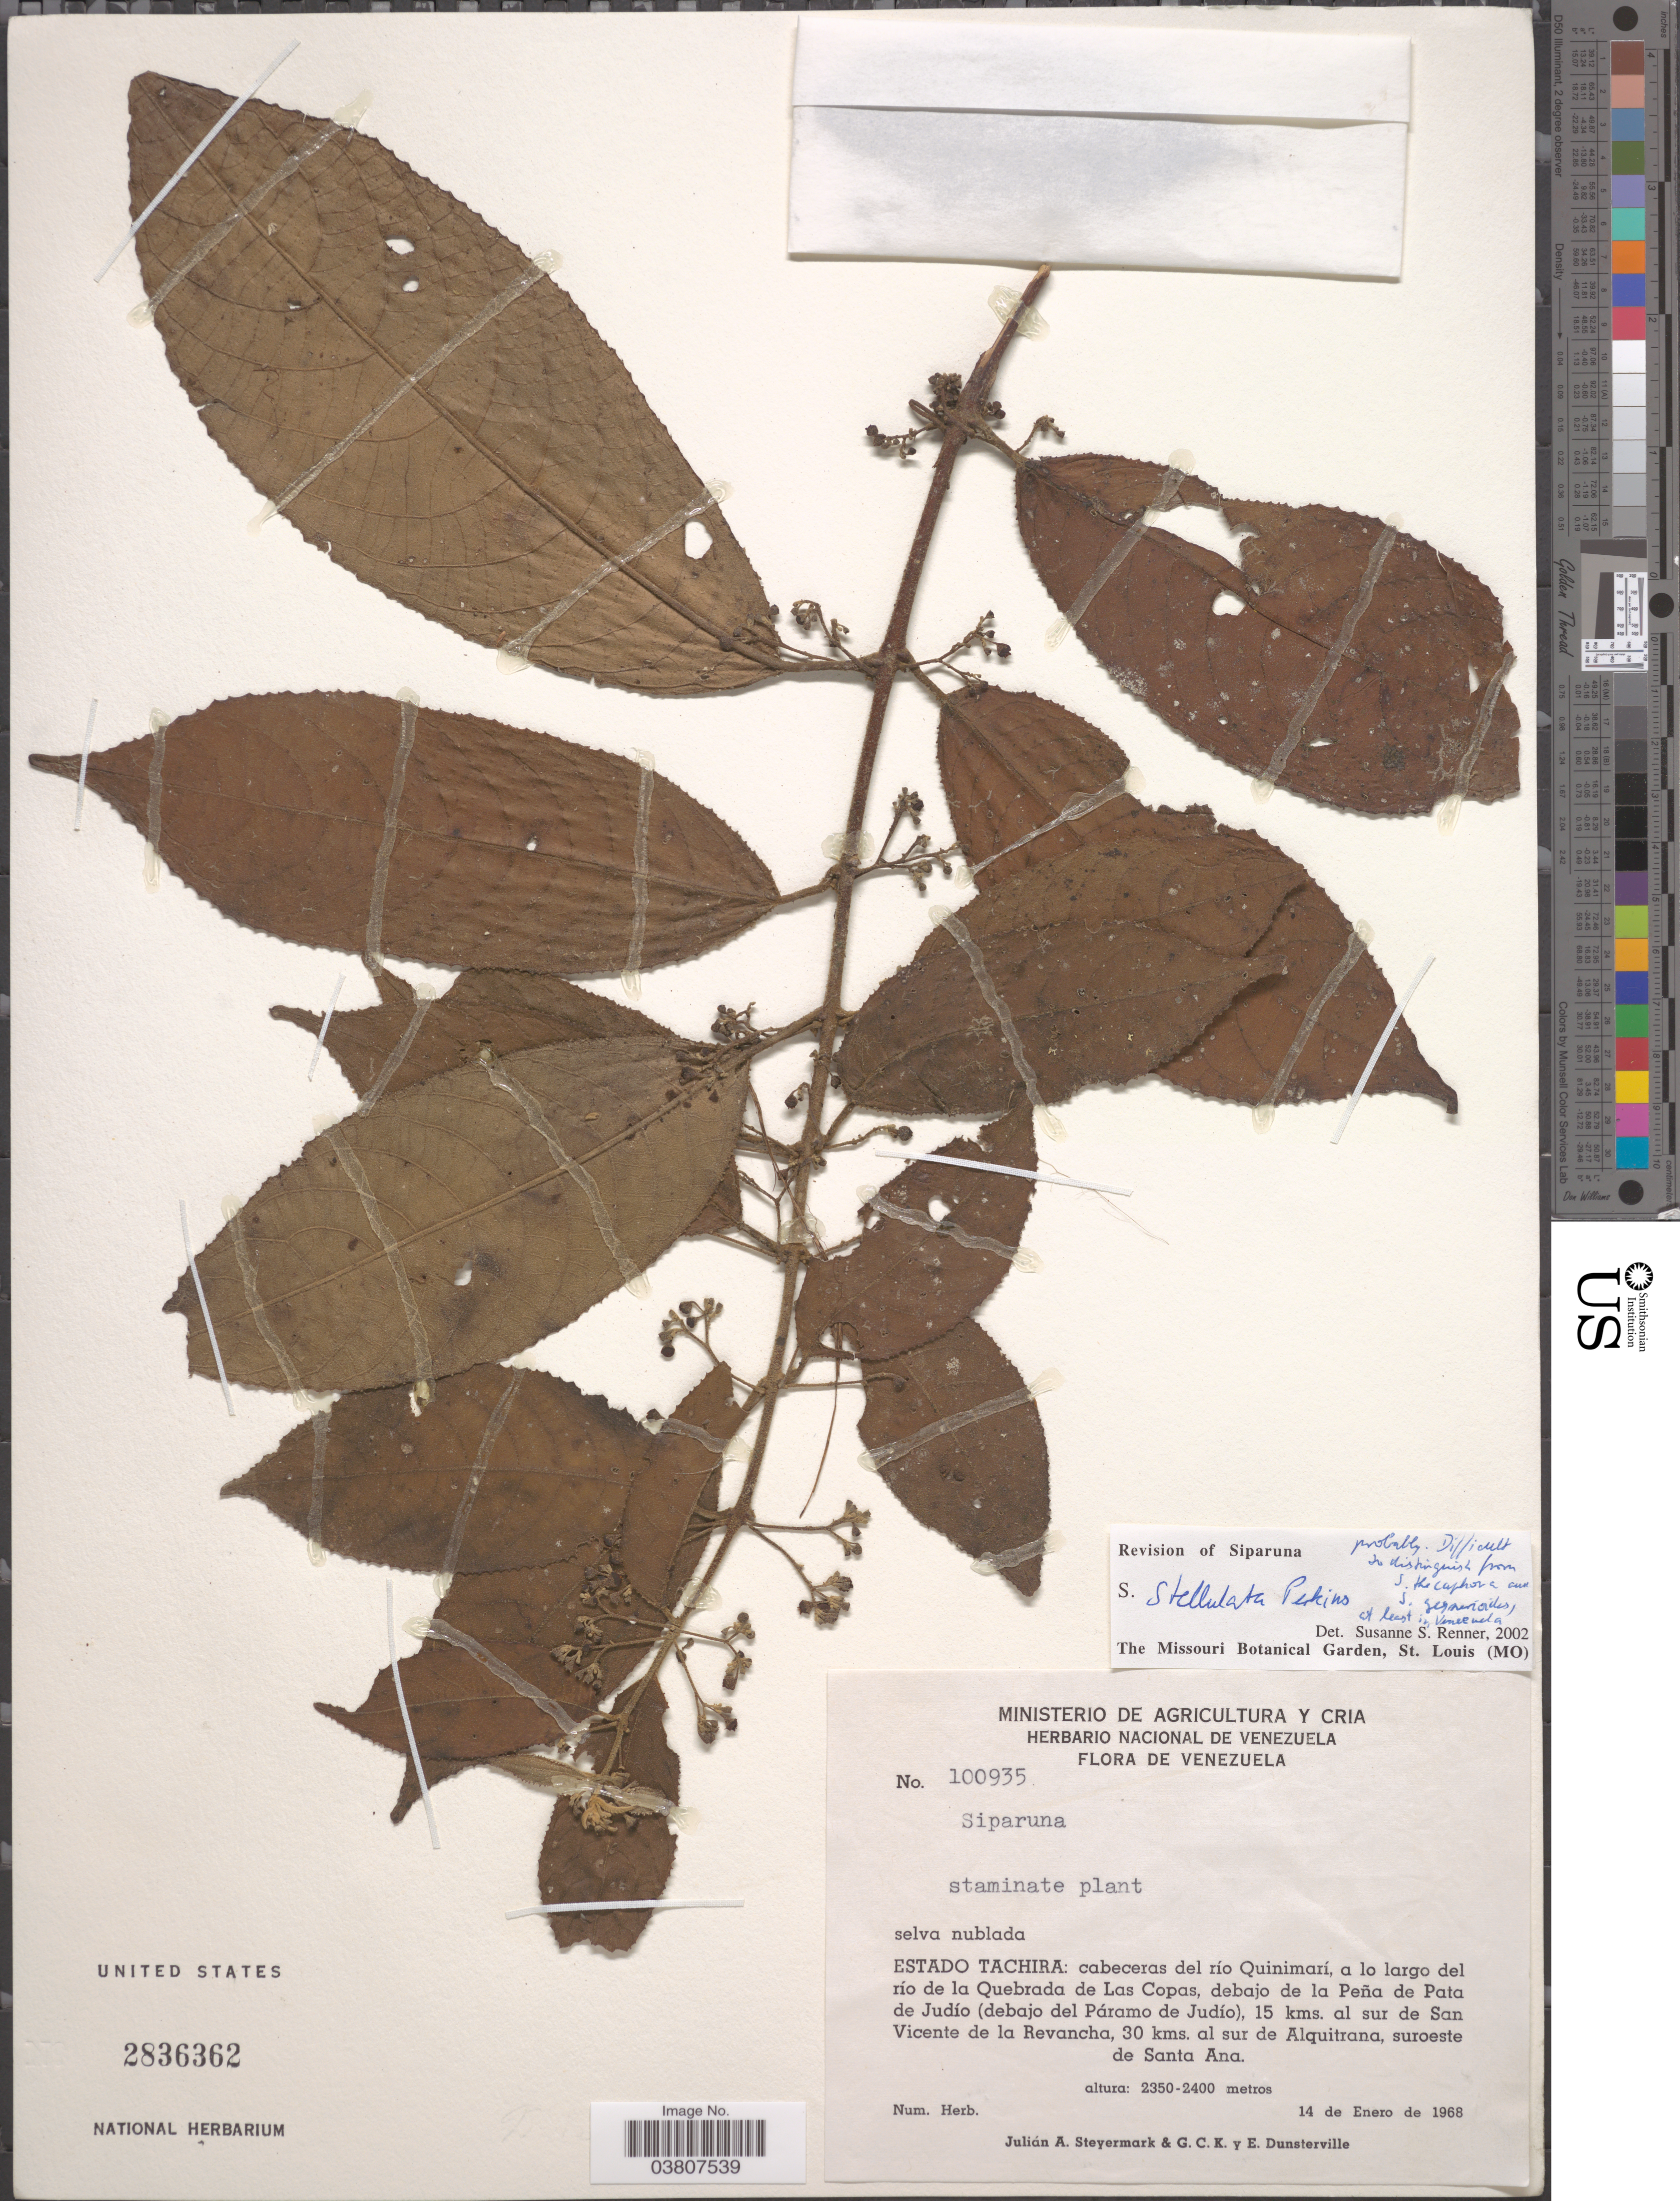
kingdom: Plantae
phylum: Tracheophyta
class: Magnoliopsida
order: Laurales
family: Siparunaceae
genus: Siparuna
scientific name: Siparuna stellulata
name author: Perkins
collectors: J. Steyermark, G. C. K. Dunsterville & E. Dunsterville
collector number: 100935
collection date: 1968-01-14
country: Venezuela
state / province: Tachira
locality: Cabeceras del río Quinimarí, a lo largo del río de la Quebrada de Las Copas, debajo de La Peña de Pata de Judío (debajo del Páramo de Judío), 15 kms. al sur de San Vicente de la Revancha, 30 kms. al sur de Alquitrana, suroeste de Santa Ana.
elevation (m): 2350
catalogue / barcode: US 2836362